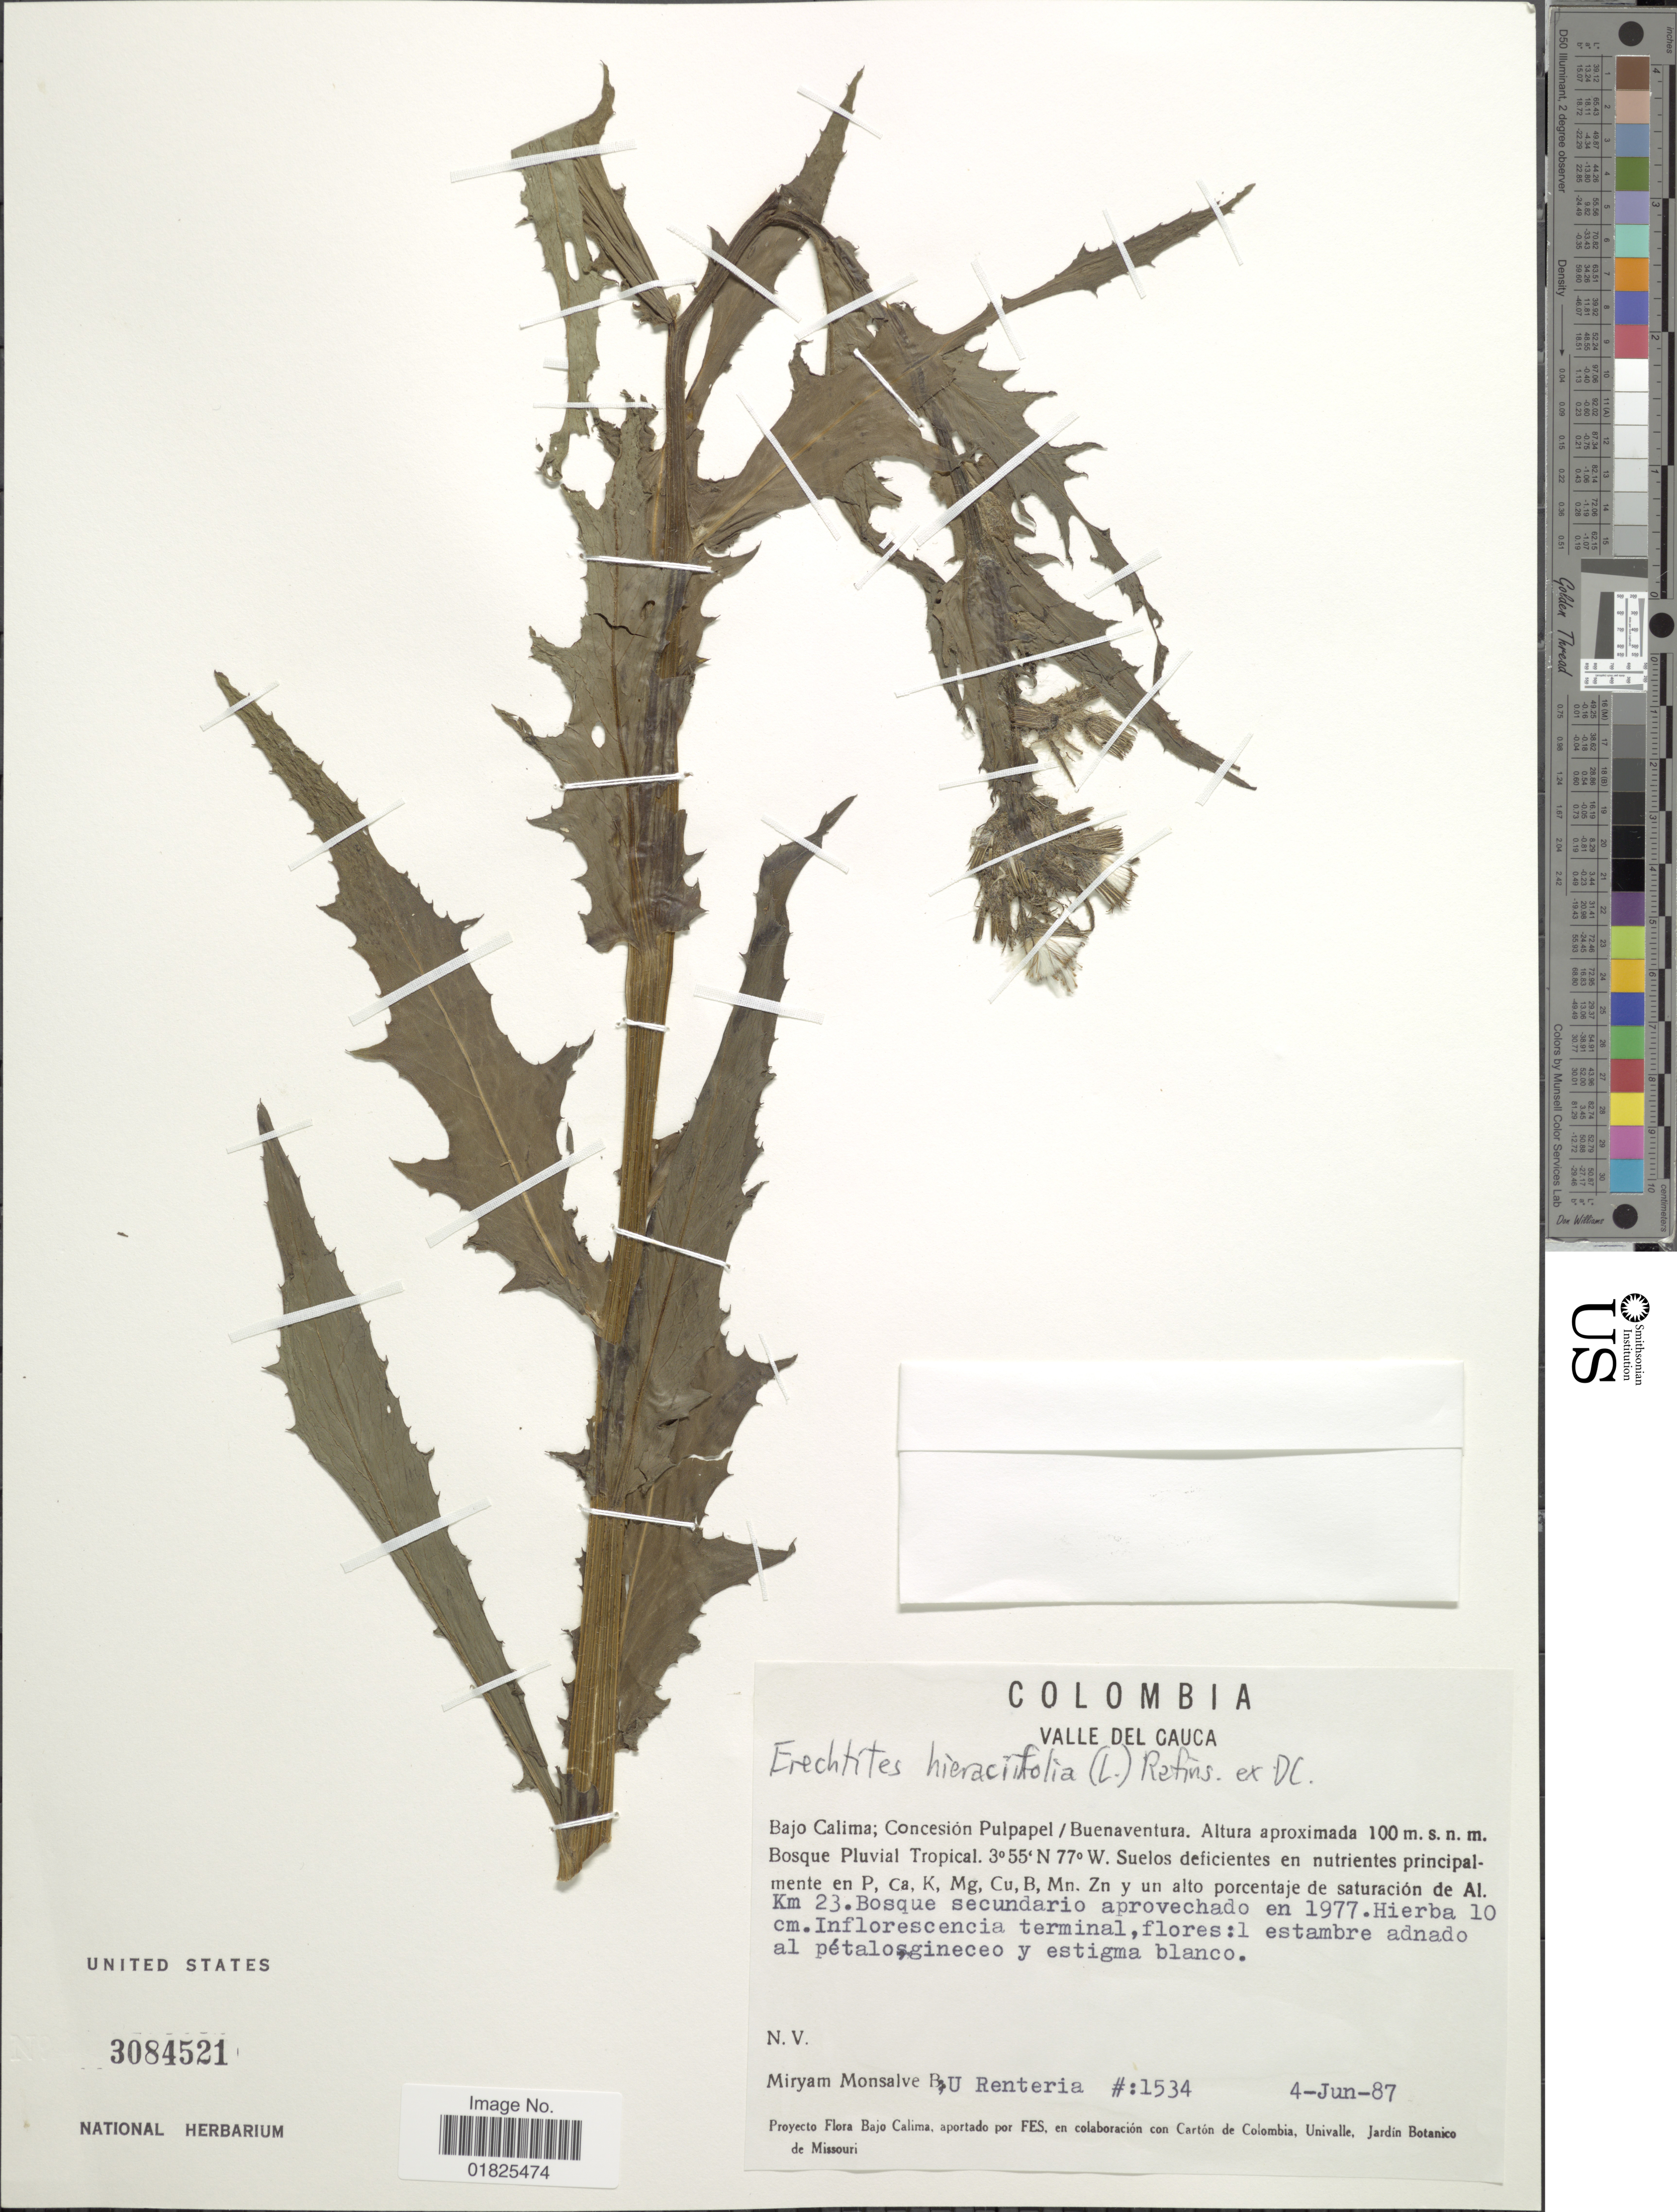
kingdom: Plantae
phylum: Tracheophyta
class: Magnoliopsida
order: Asterales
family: Asteraceae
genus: Erechtites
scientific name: Erechtites hieraciifolius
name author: (L.) Raf. ex DC.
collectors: M. Monsalve & U. Renteria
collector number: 1534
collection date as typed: Transcribed d/m/y: 4/6/87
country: Colombia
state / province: Valle del Cauca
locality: Bajo Calima; Concesion Pulpapel/Buenaventura. Km 23.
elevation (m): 100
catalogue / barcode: US 3084521